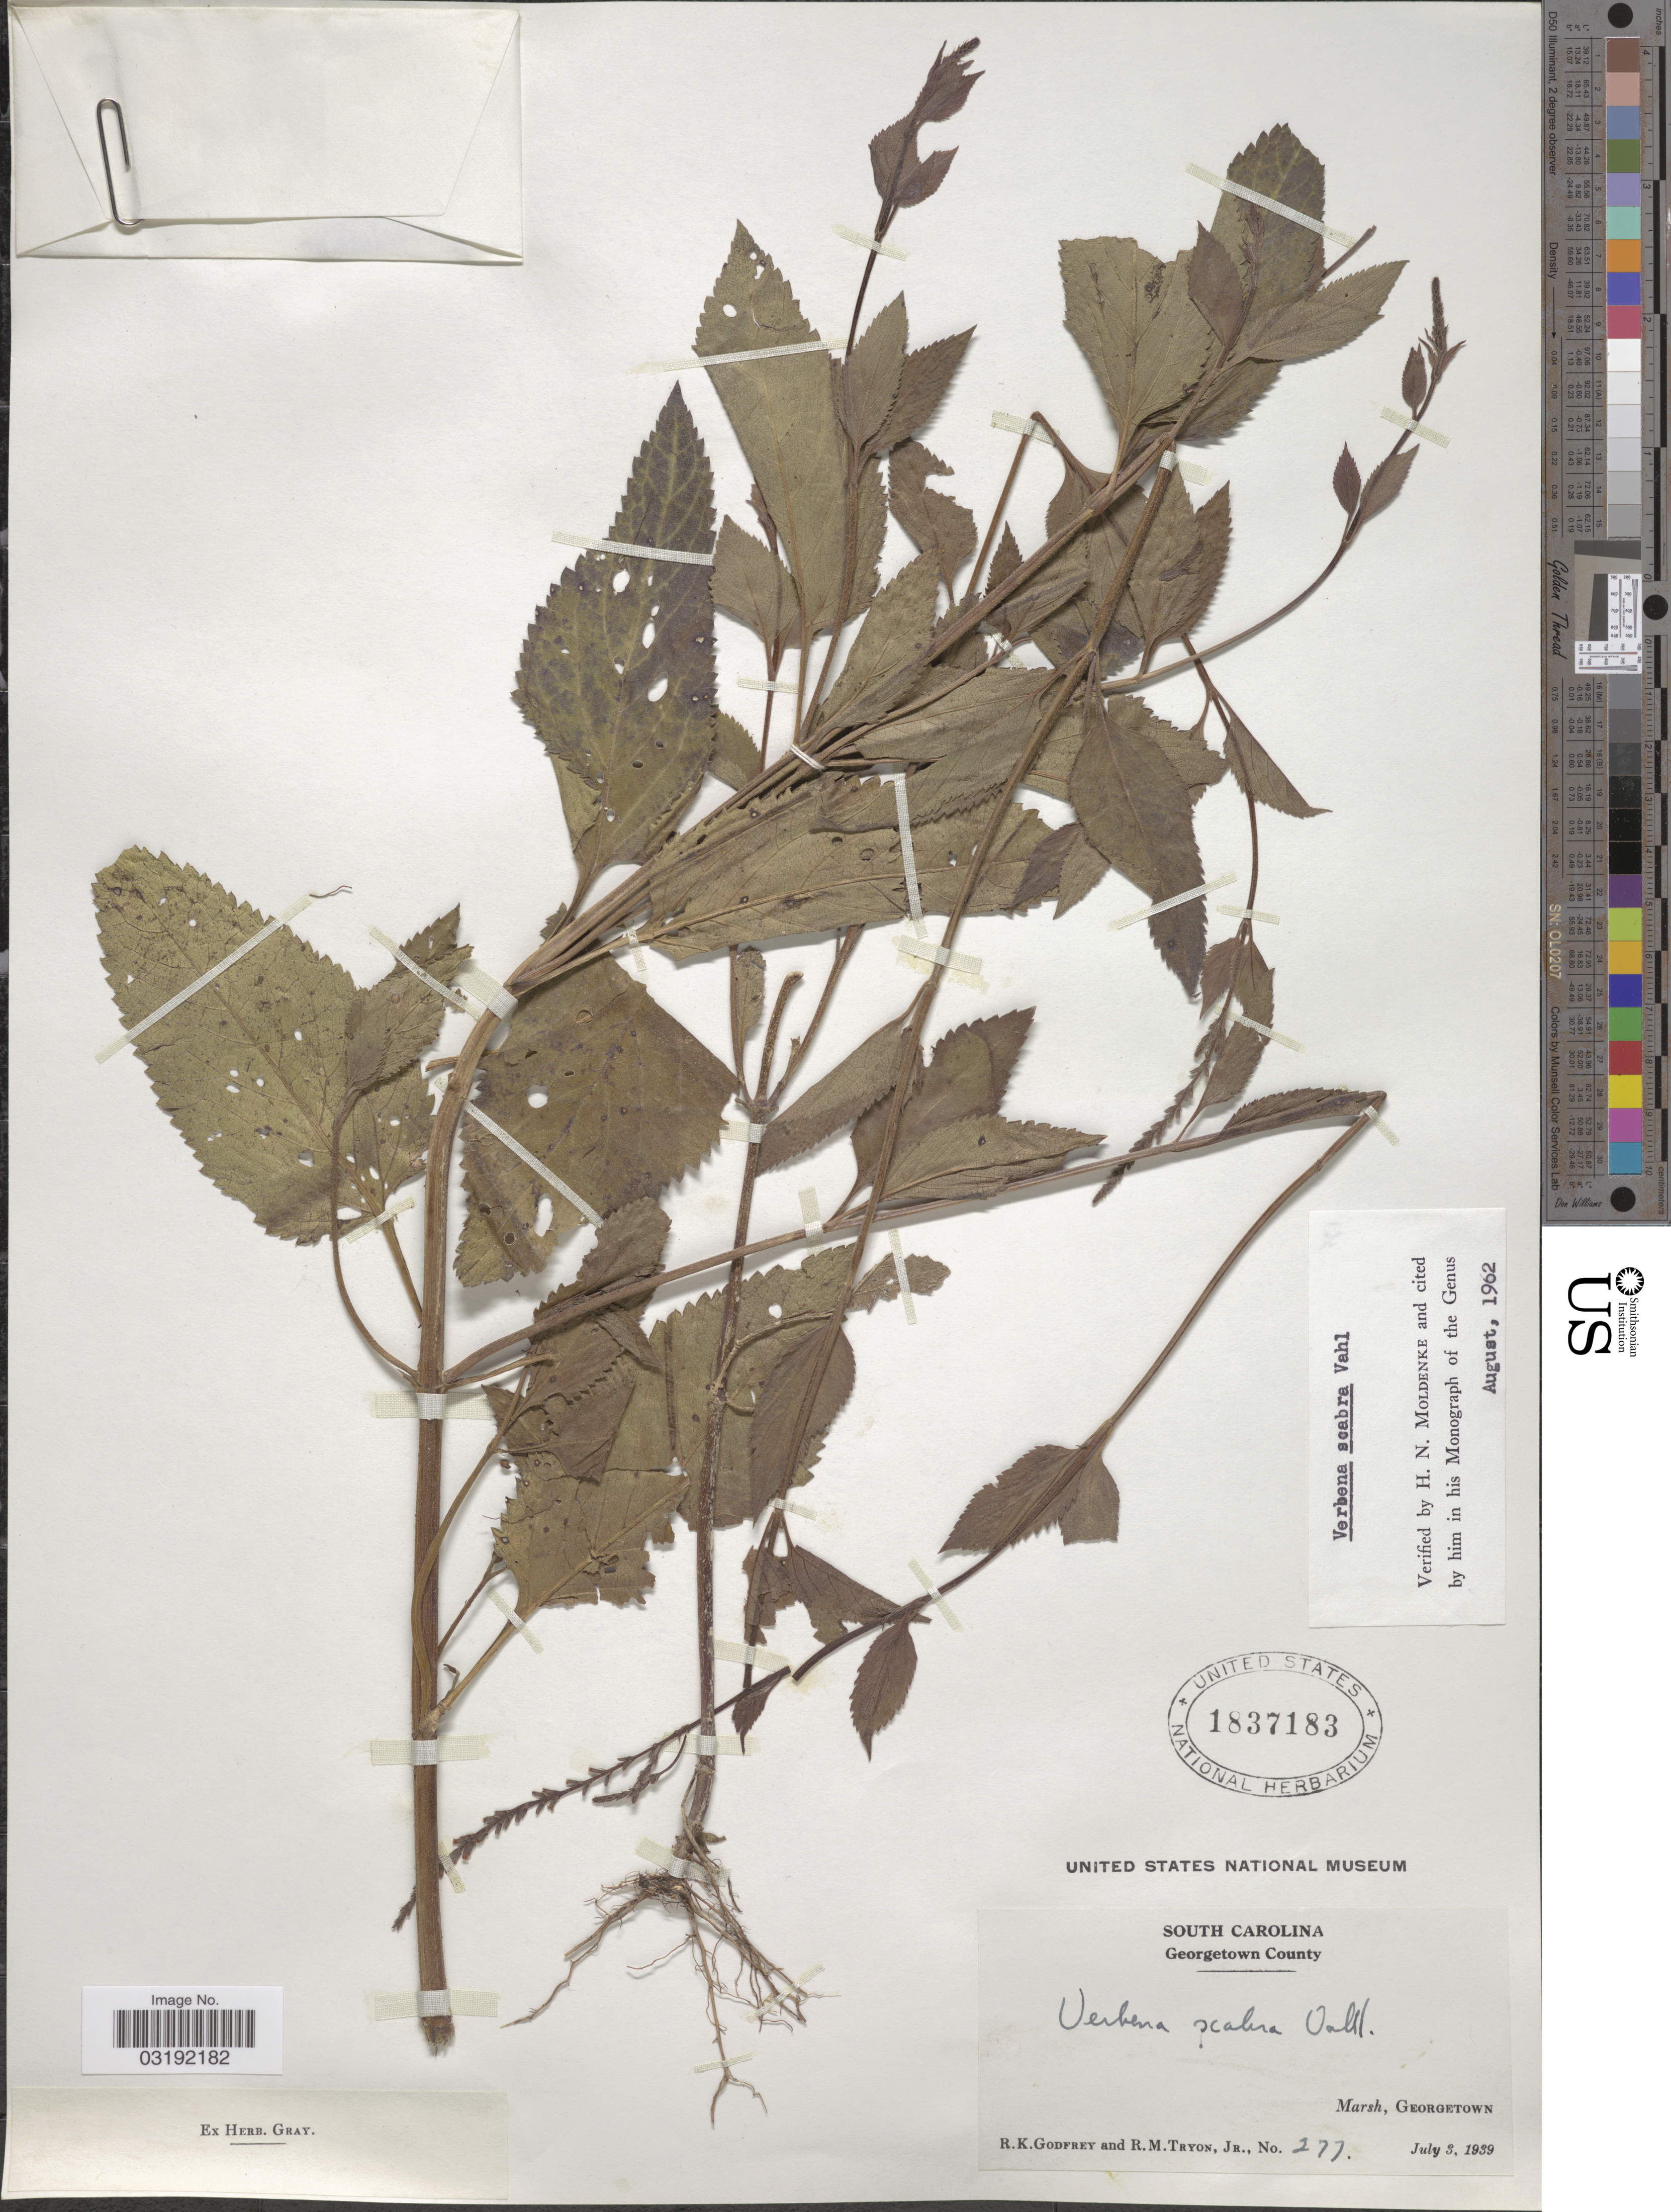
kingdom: Plantae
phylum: Tracheophyta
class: Magnoliopsida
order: Lamiales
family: Verbenaceae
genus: Verbena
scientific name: Verbena scabra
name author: Vahl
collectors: R. K. Godfrey & R. Tryon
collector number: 277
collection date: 1939-07-03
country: United States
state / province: South Carolina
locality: Georgetown County. Marsh, Georgetown.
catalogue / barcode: US 1837183